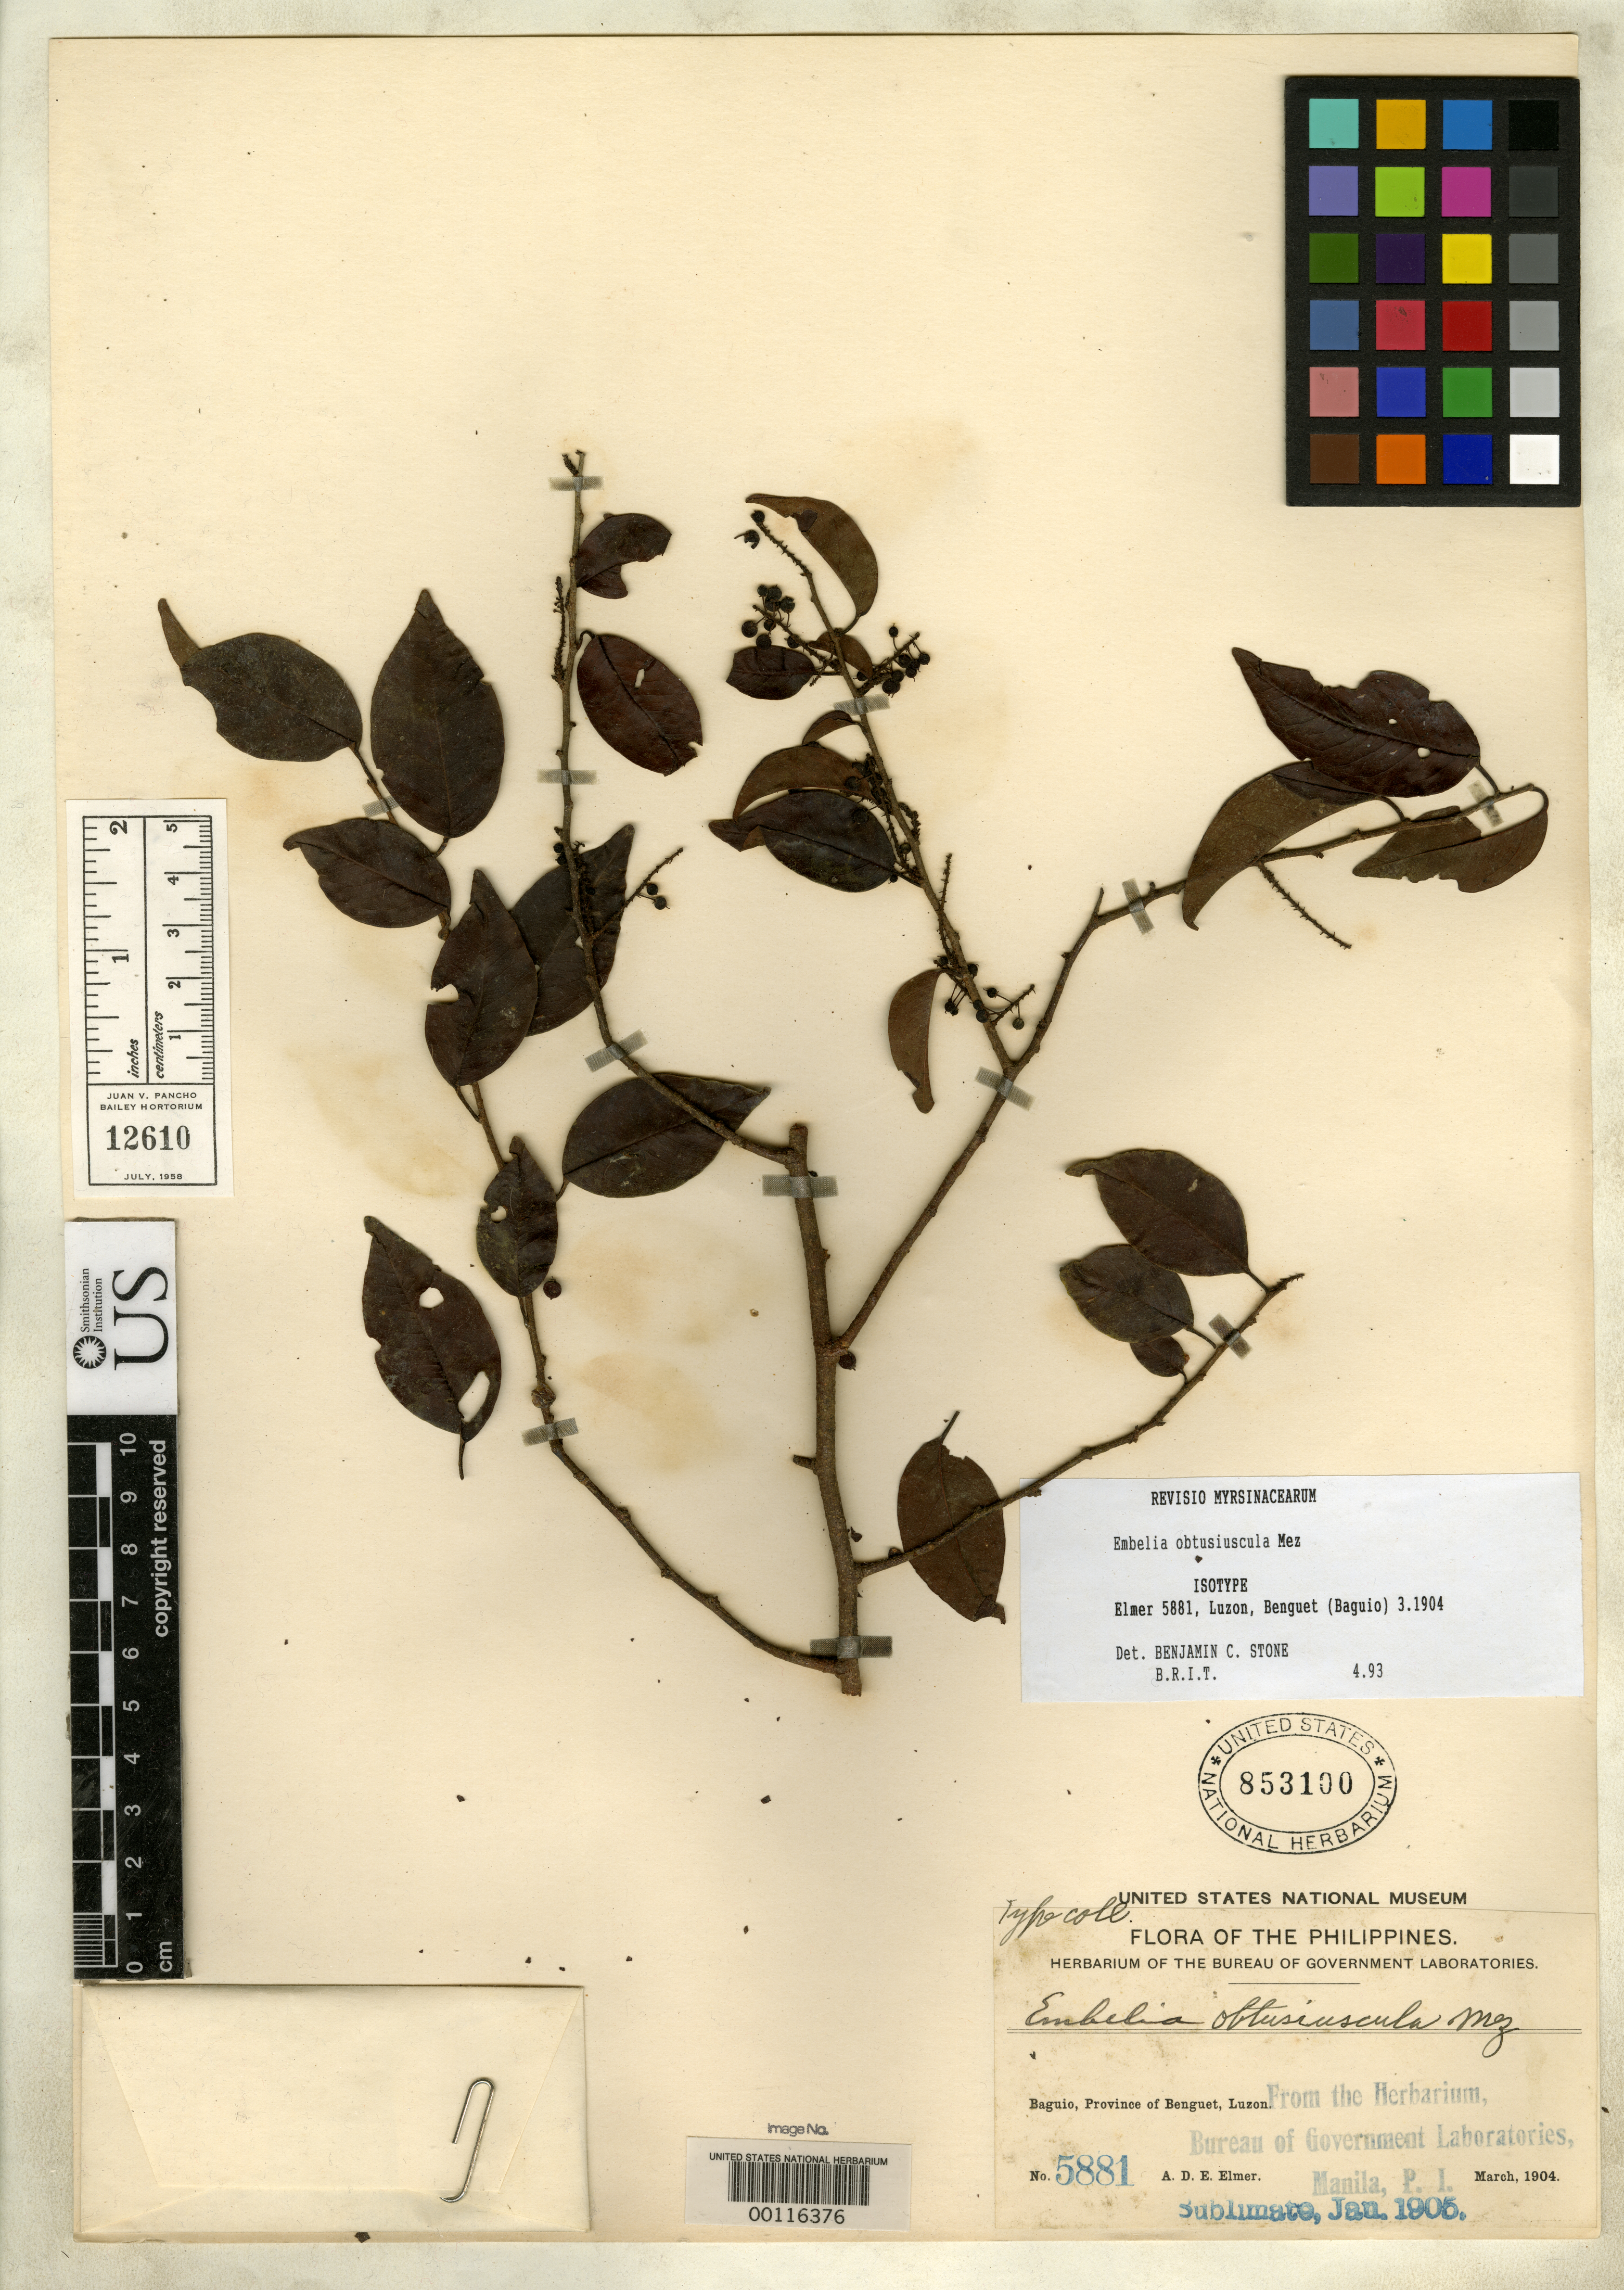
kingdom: Plantae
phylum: Tracheophyta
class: Magnoliopsida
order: Ericales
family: Primulaceae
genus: Embelia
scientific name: Embelia obtusiuscula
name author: Mez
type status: Isotype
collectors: A. D. E. Elmer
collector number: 5881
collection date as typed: Mar 1904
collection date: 1904-03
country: Philippines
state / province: Cordillera (Administrative Region)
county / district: Benguet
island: Luzon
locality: Baguio.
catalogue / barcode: US 853100